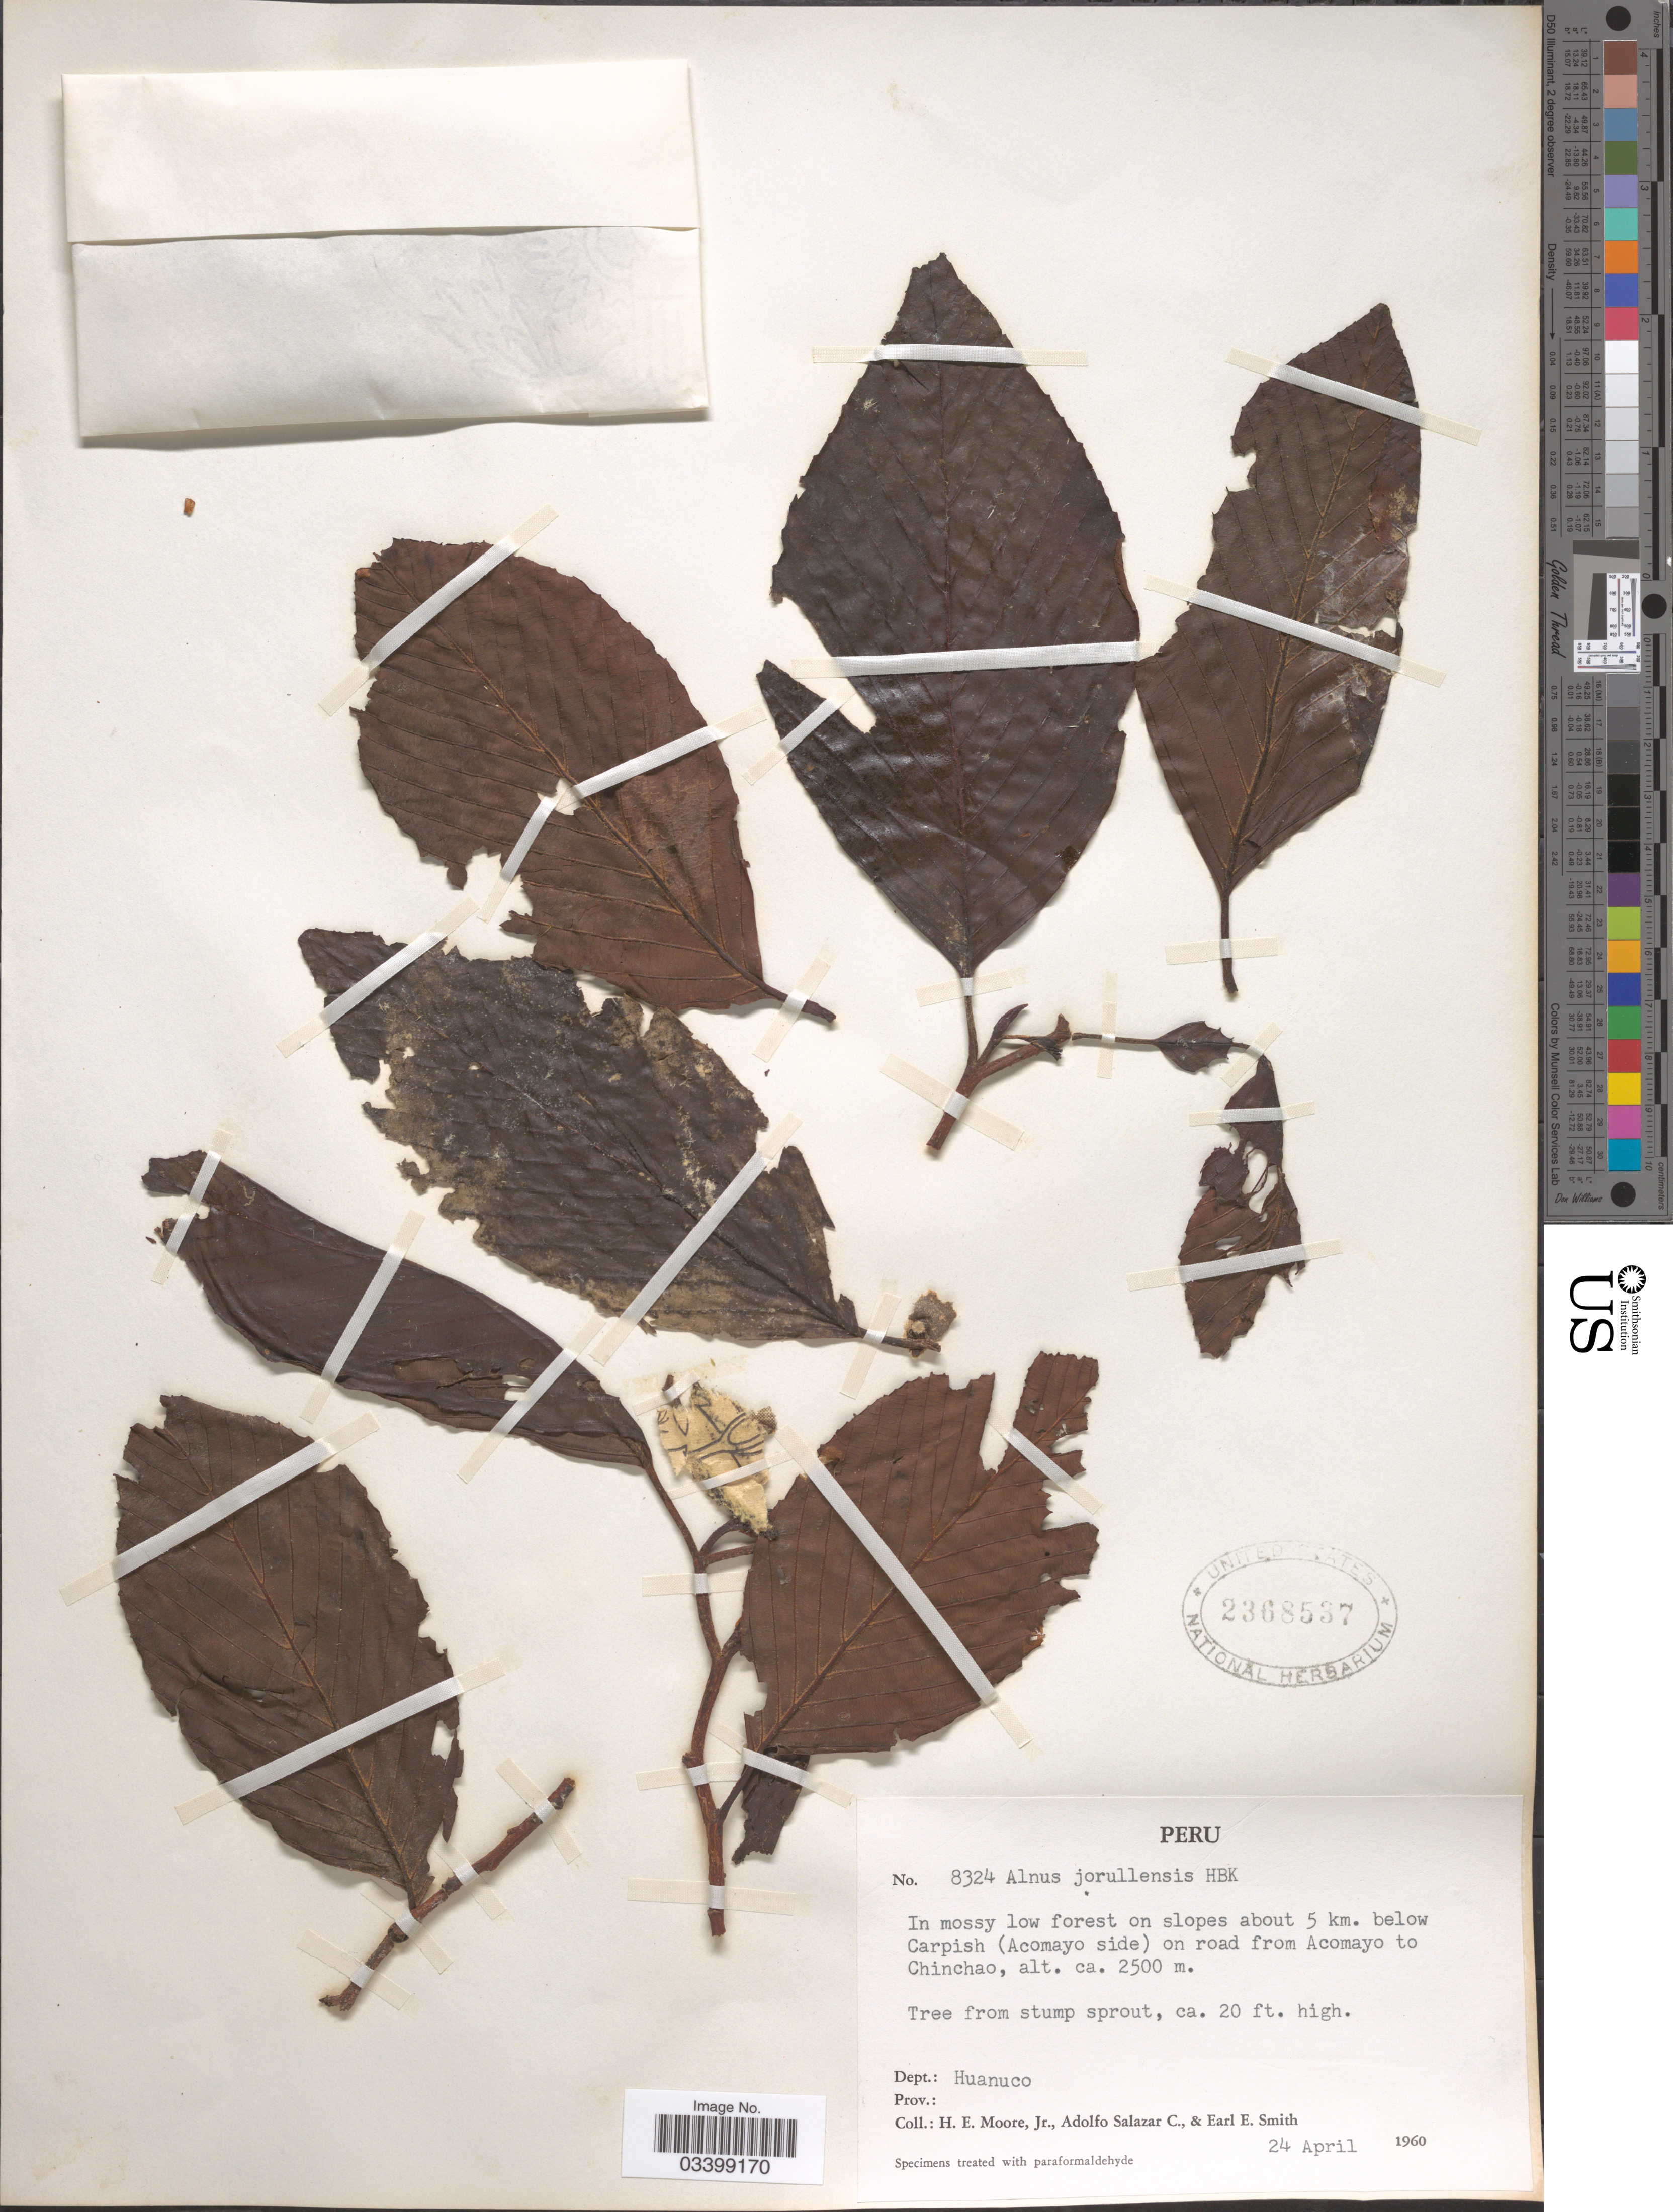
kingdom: Plantae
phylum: Tracheophyta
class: Magnoliopsida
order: Fagales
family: Betulaceae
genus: Alnus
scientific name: Alnus acuminata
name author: Kunth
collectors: H. Moore, A. Salazar C. & E. E. Smith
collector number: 8324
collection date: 1960-04-24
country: Peru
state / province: Huánuco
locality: In mossy low forest on slopes about 5 km. below Carpish (Acomayo side) on road from Acomayo to Chinchao. Dept. Huanuco.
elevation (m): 2500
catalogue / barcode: US 2368537